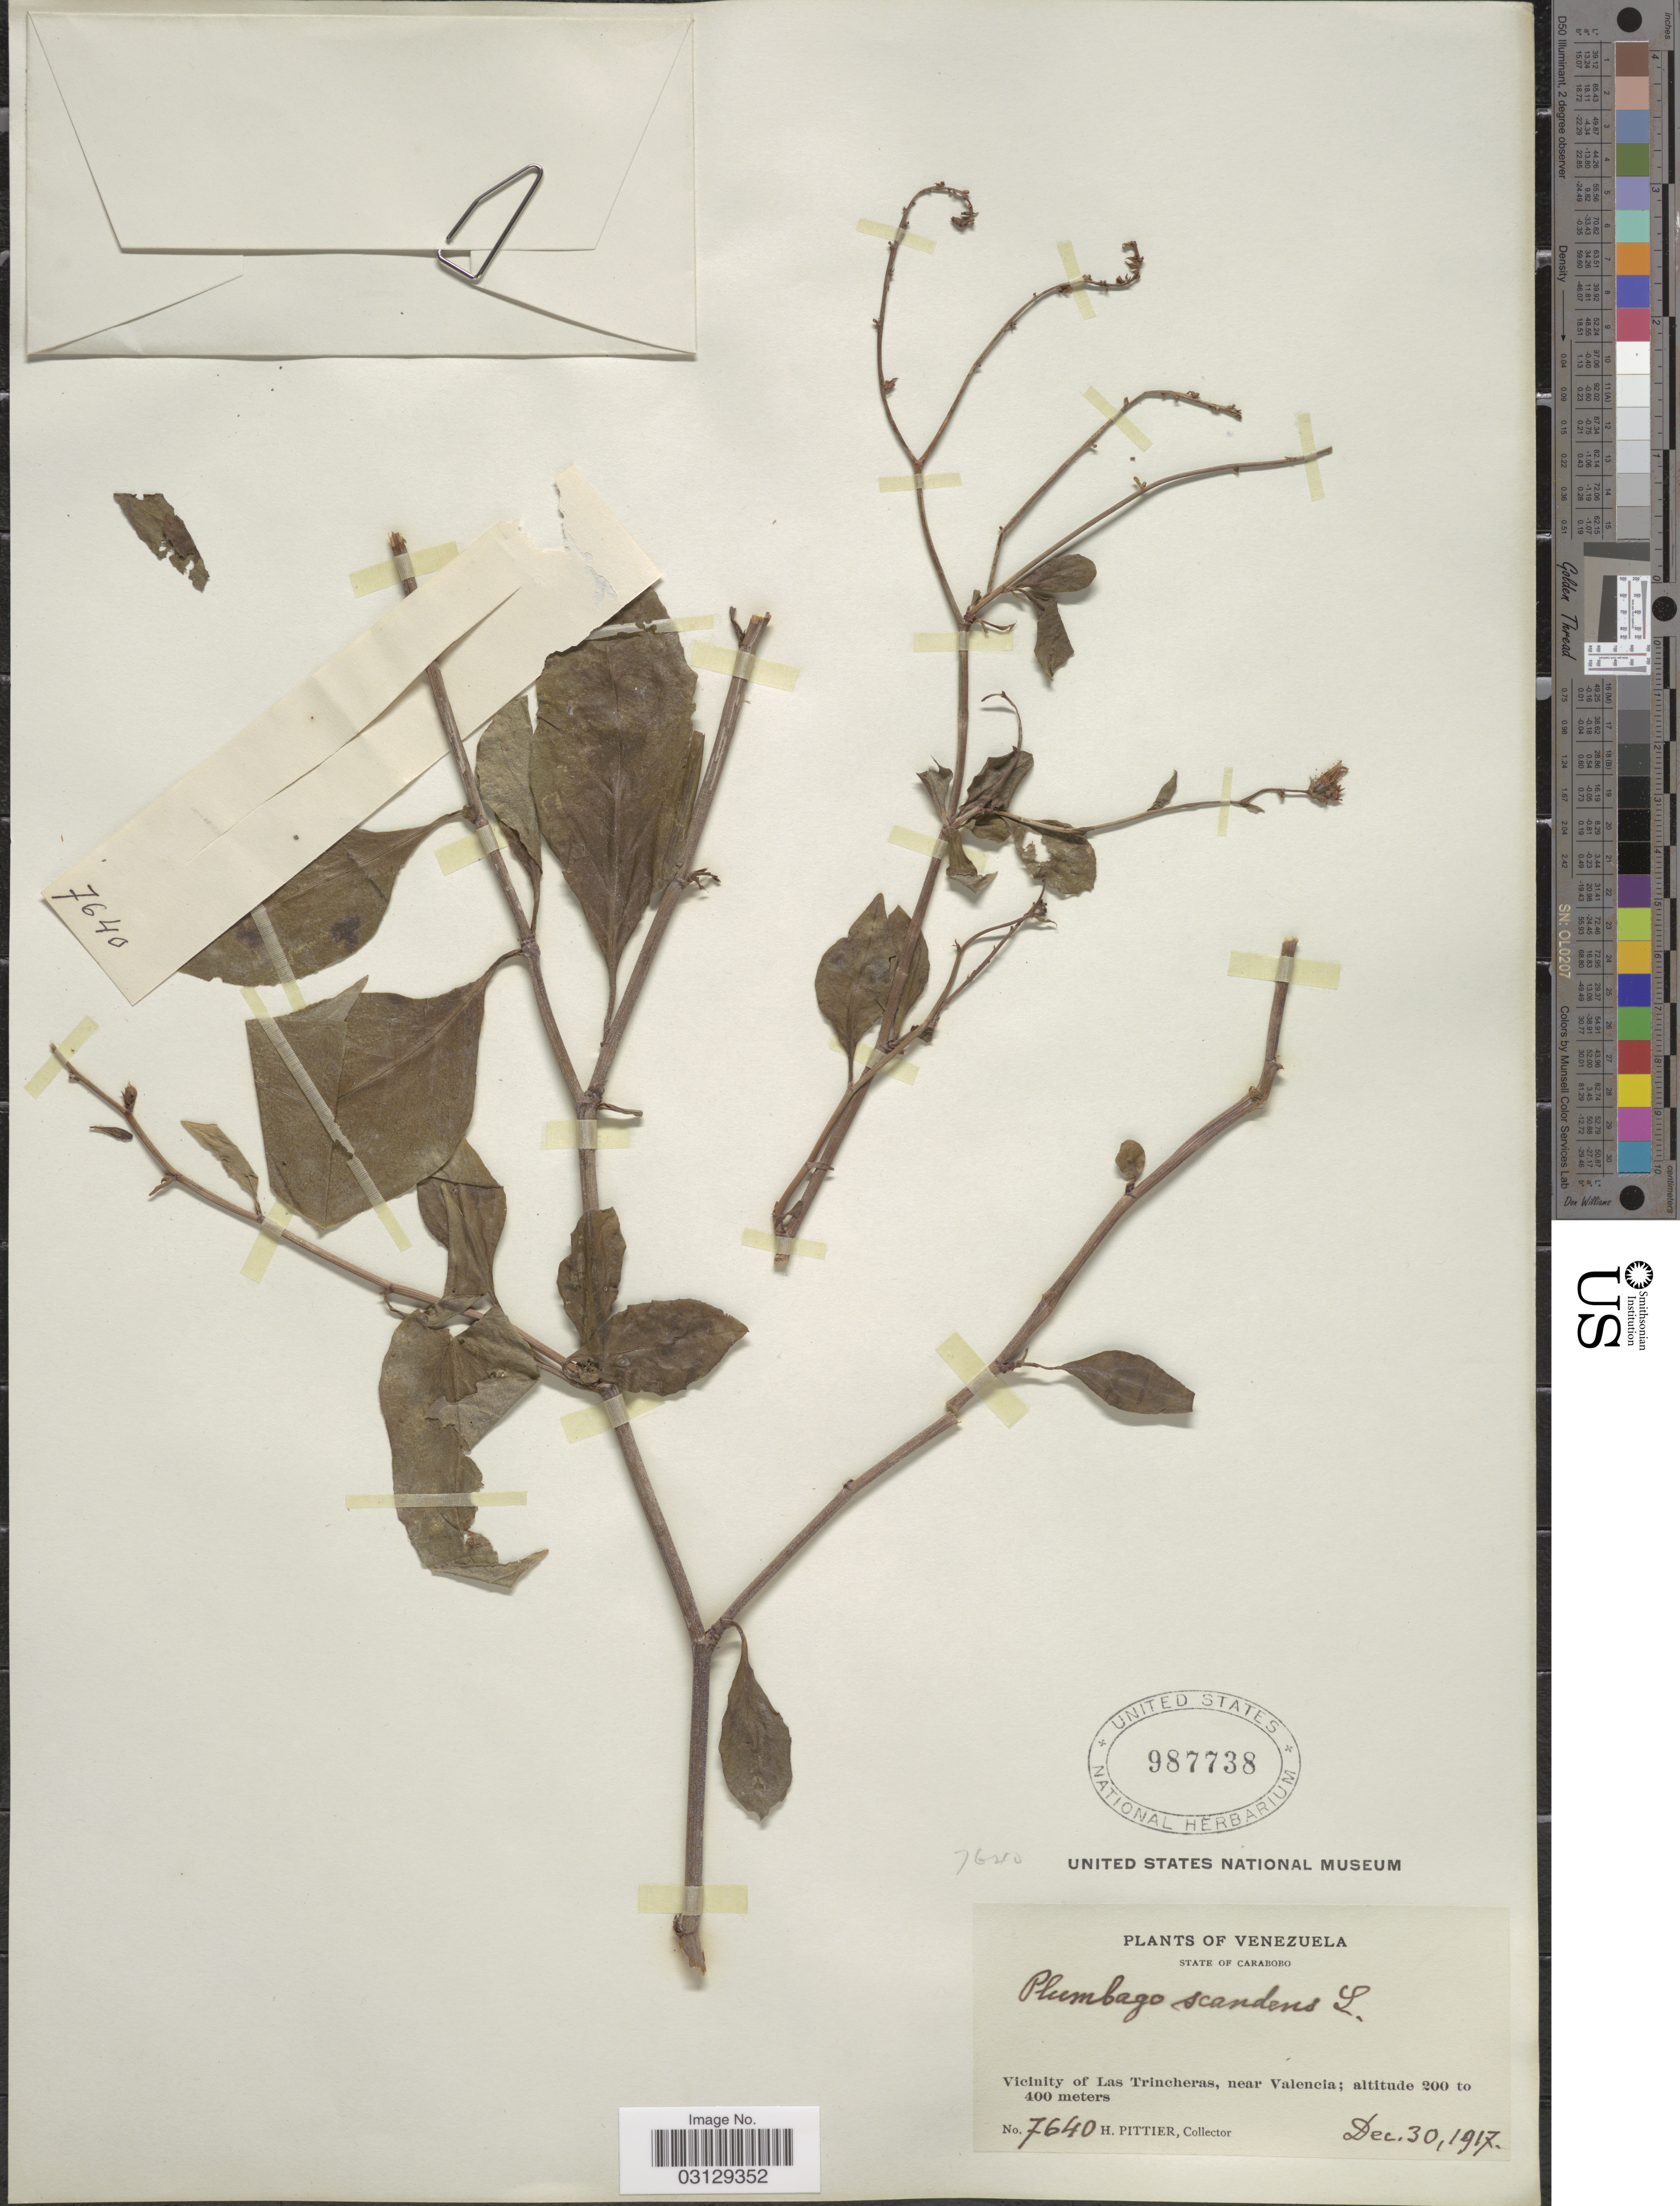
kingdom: Plantae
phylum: Tracheophyta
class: Magnoliopsida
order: Caryophyllales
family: Plumbaginaceae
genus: Plumbago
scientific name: Plumbago scandens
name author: L.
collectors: H. F. Pittier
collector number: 7640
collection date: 1917-12-30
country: Venezuela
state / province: Carabobo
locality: Vicinity of Las Trincheras, near Valencia.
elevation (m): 200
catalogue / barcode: US 987738